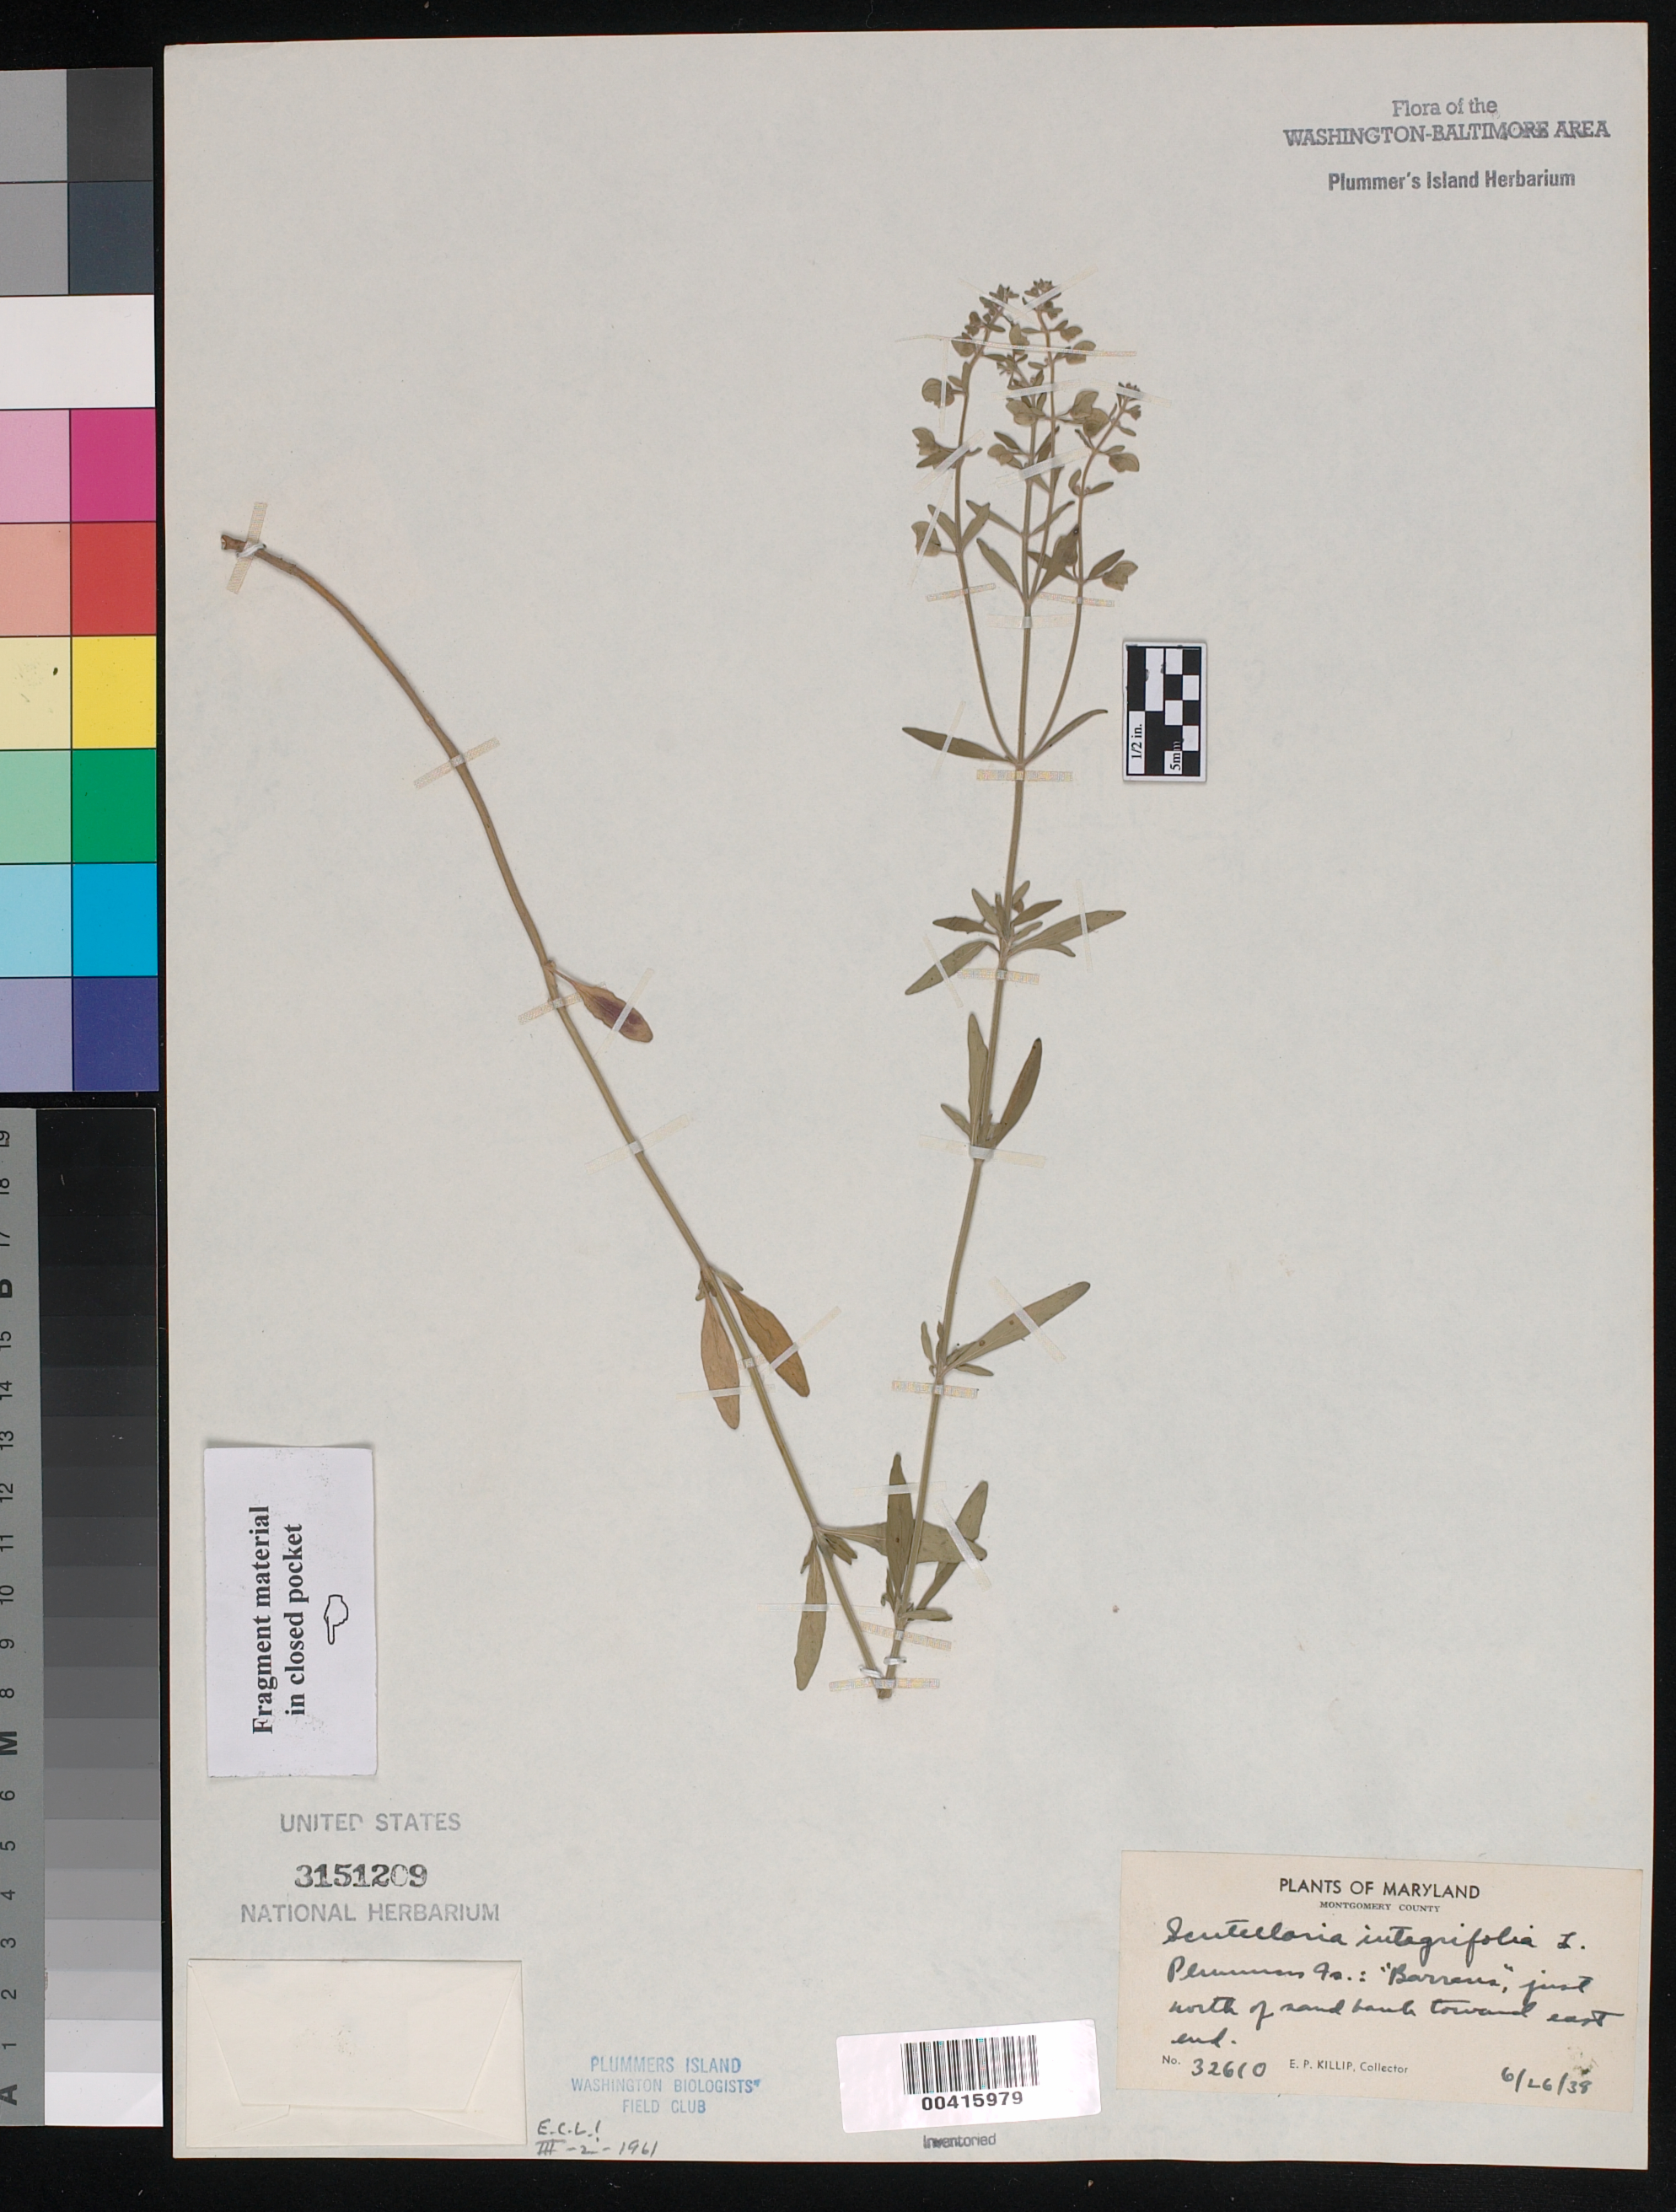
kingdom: Plantae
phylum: Tracheophyta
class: Magnoliopsida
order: Lamiales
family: Lamiaceae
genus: Scutellaria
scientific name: Scutellaria integrifolia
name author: L.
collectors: E. P. Killip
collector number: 32610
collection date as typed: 26 Jun 1938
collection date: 1938-06-26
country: United States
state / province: Maryland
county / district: Montgomery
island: Plummers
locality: Plummer's Island; "barrens" just north of sand bank toward east end C. & O. Canal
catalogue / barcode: US 3151209